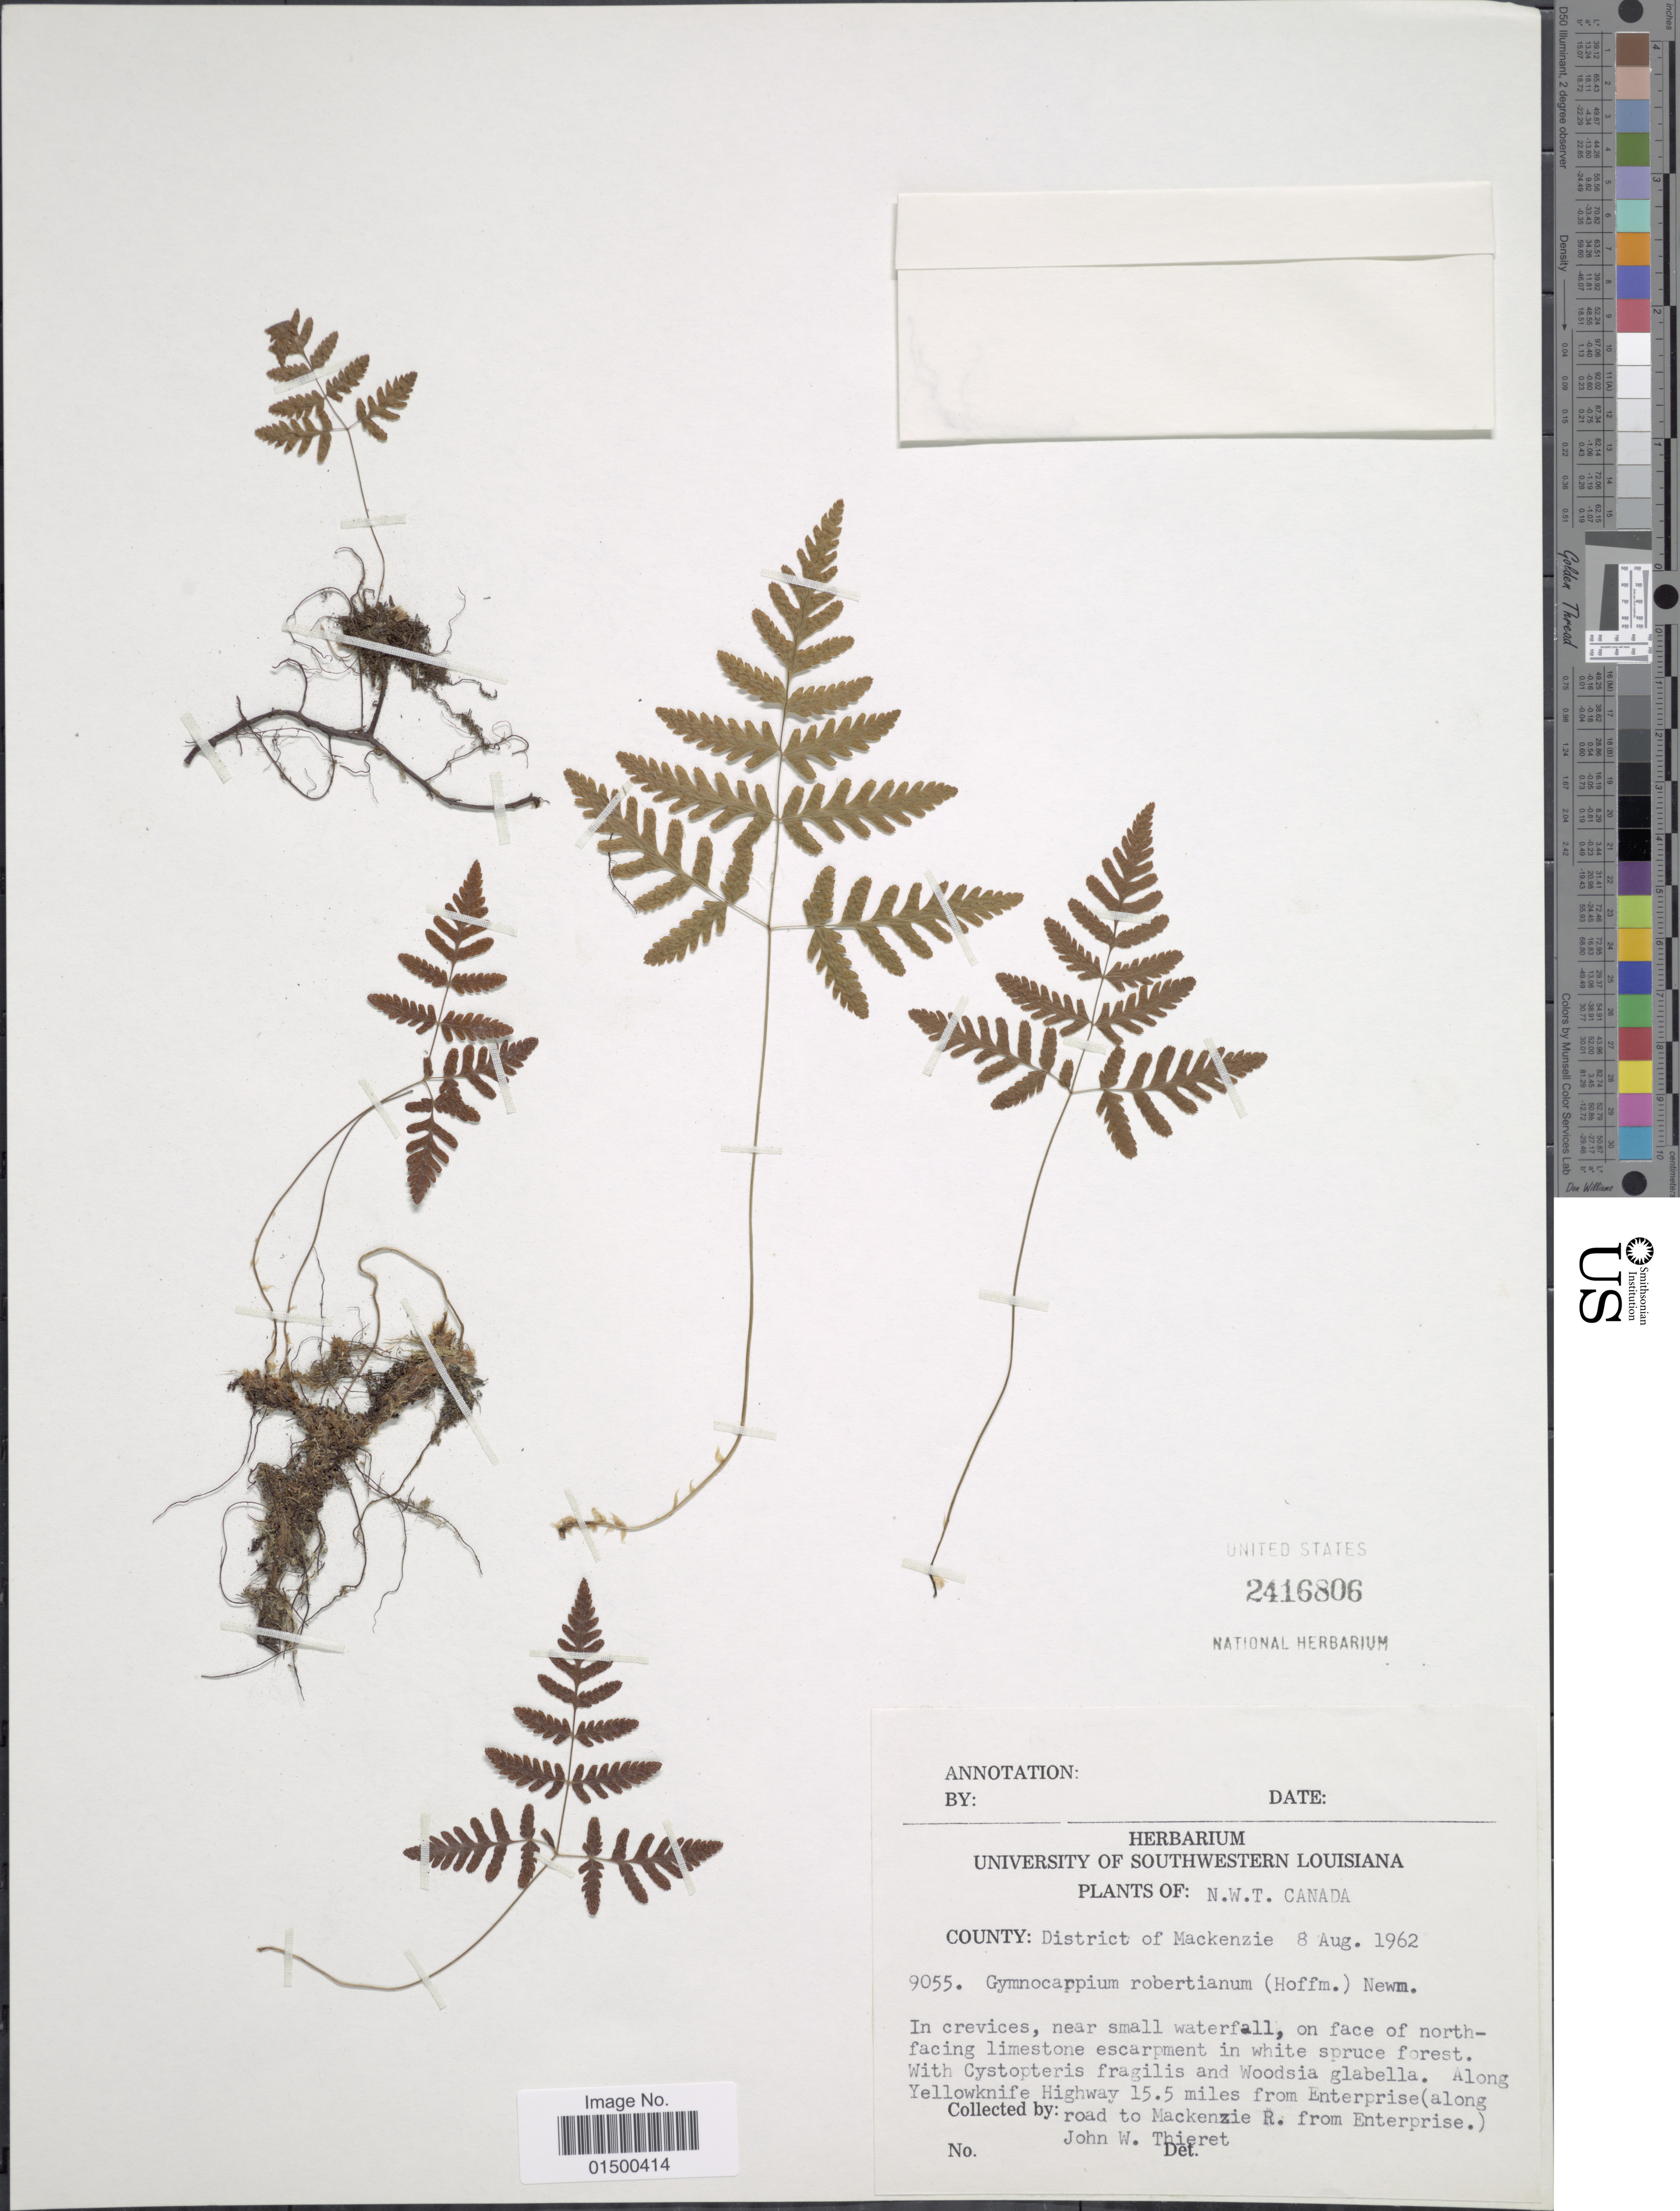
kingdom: Plantae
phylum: Tracheophyta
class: Polypodiopsida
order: Polypodiales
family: Cystopteridaceae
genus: Gymnocarpium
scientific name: Gymnocarpium robertianum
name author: (Hoffm.) Newman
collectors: J. W. Thieret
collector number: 9055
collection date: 1962-08-08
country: Canada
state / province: Northwest Territories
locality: N.W.T. Canada. Along Yellowknife Highway15.5 miles from Enterprise (along road to Mackenzie R. from Enterprise.)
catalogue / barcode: US 2416806